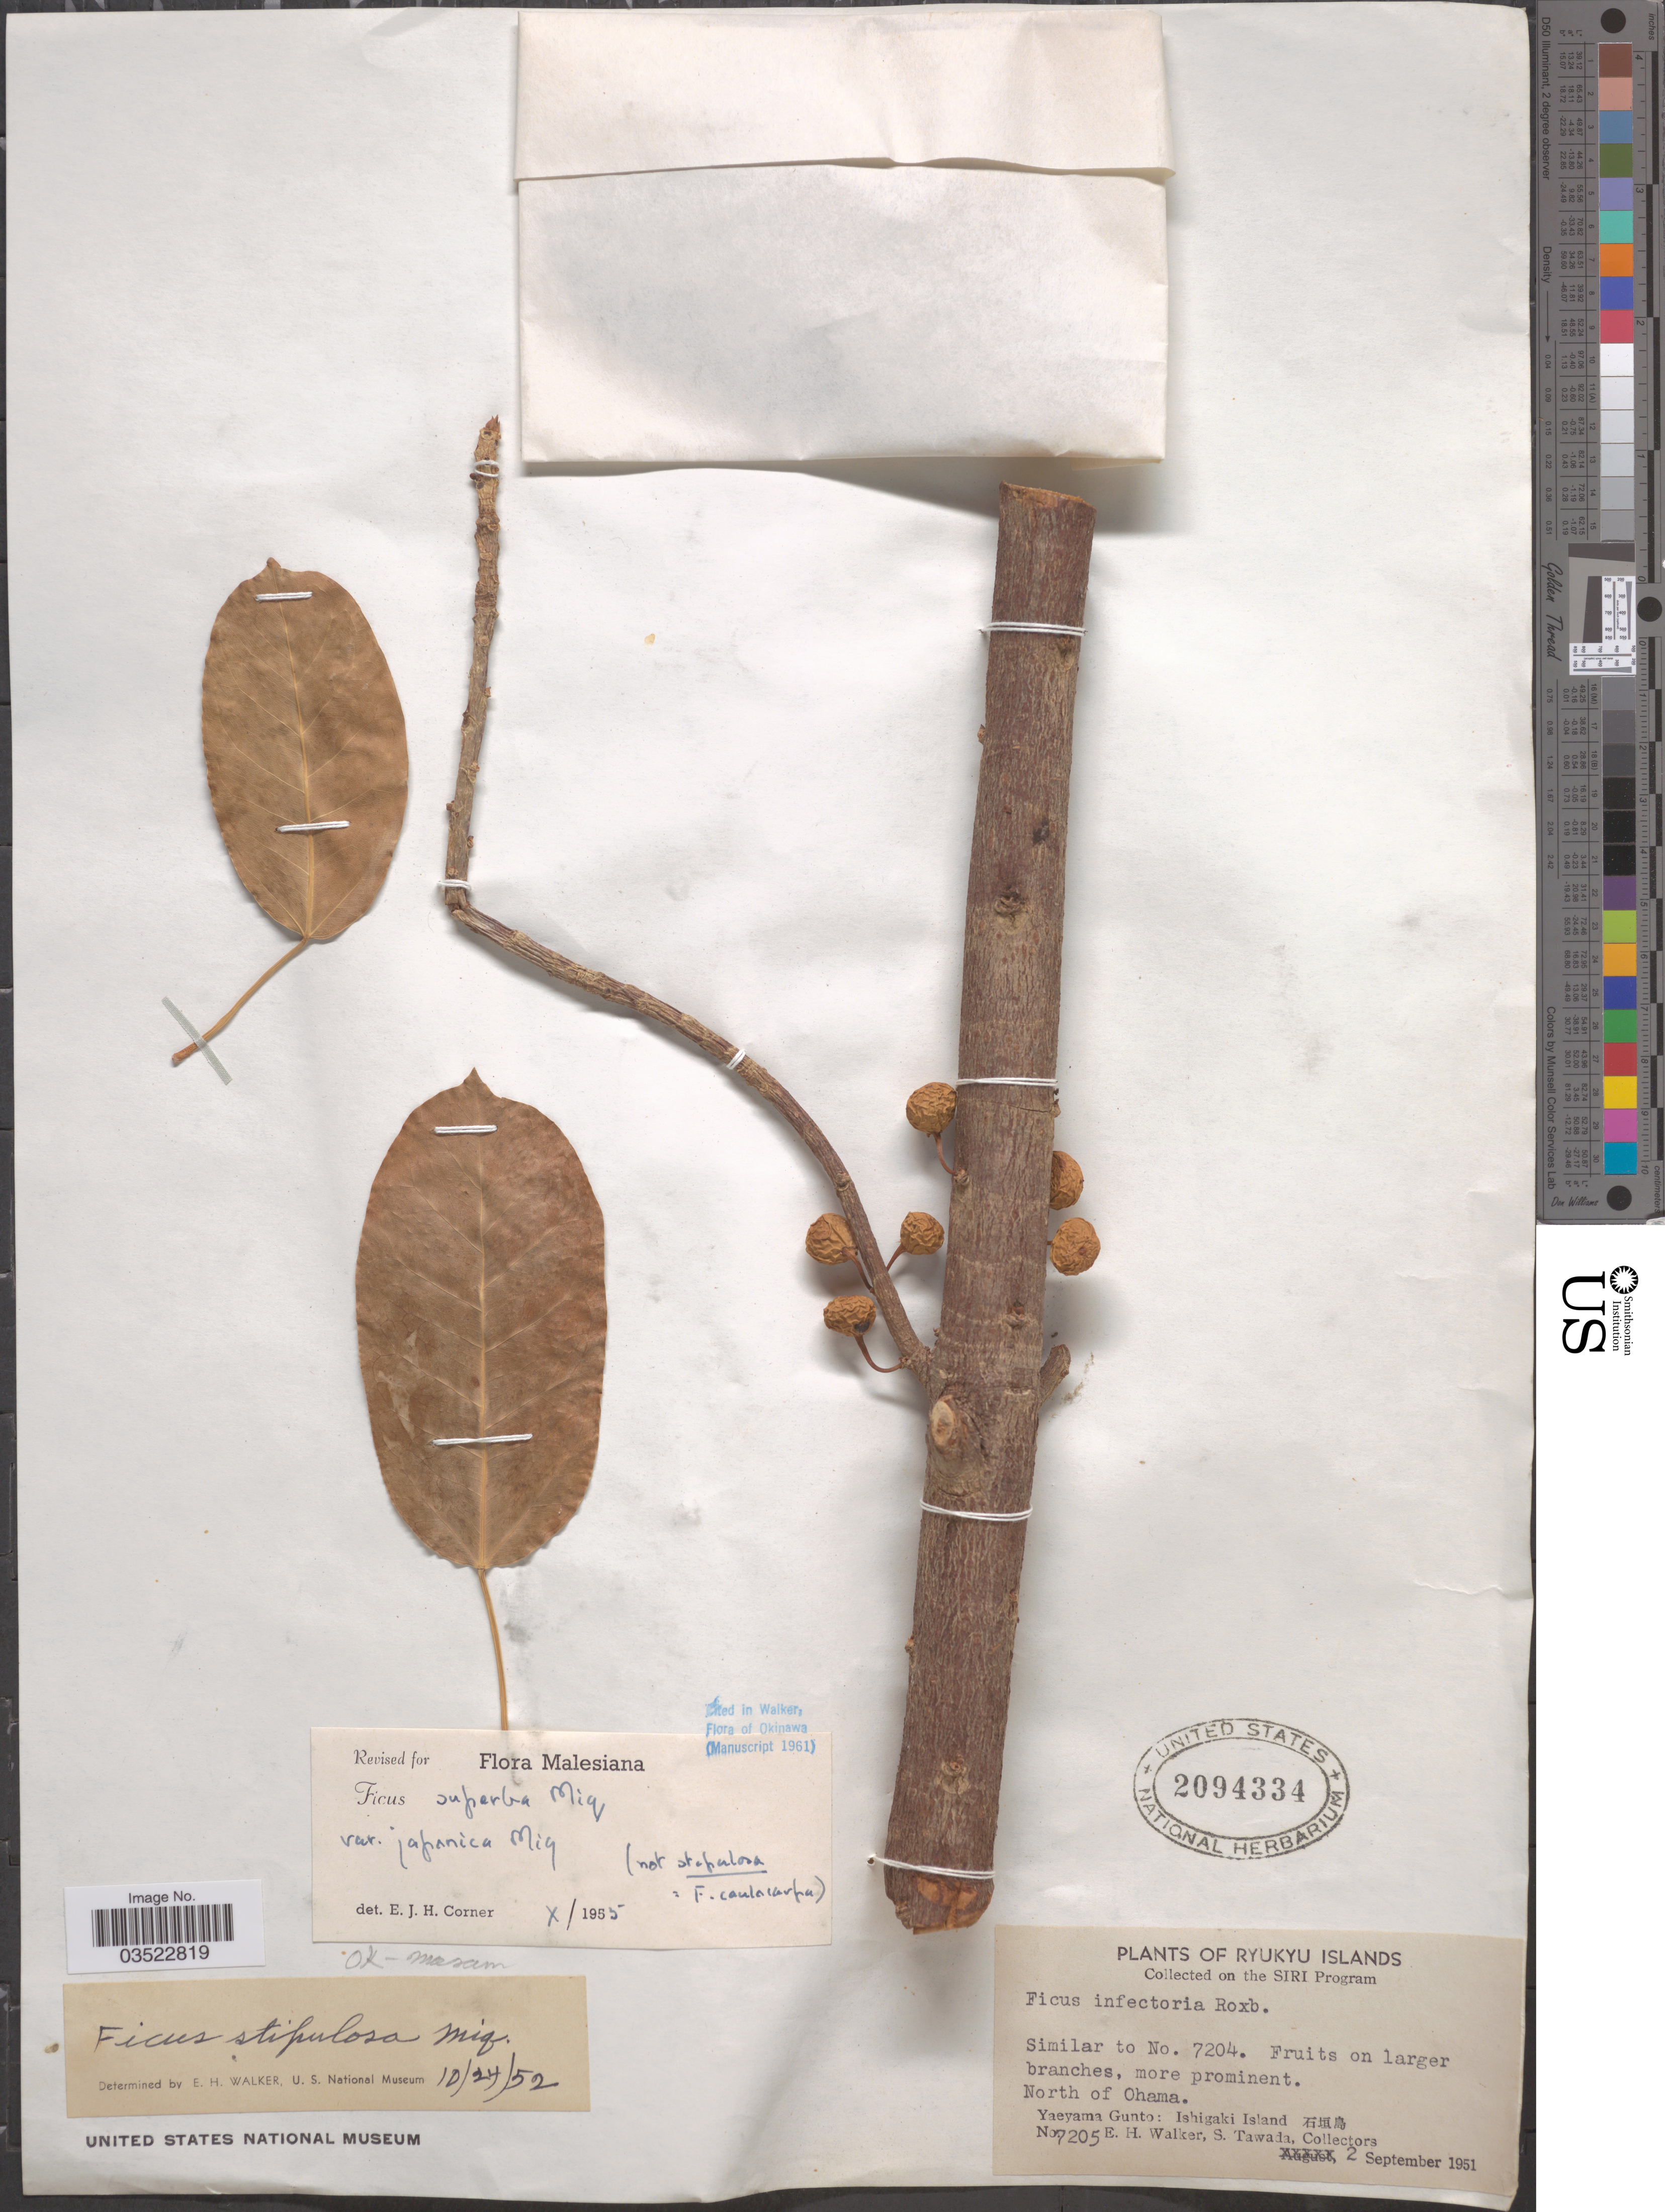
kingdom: Plantae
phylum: Tracheophyta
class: Magnoliopsida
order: Rosales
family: Moraceae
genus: Ficus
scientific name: Ficus superba var. japonica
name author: Miq.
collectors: E. H. Walker & S. Tawada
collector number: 7205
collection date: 1951-09-02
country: Japan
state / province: Okinawa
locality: Ryukyu Islands. North of Ohama. Yaeyama Gunto: Ishigaki Island X.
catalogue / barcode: US 2094334